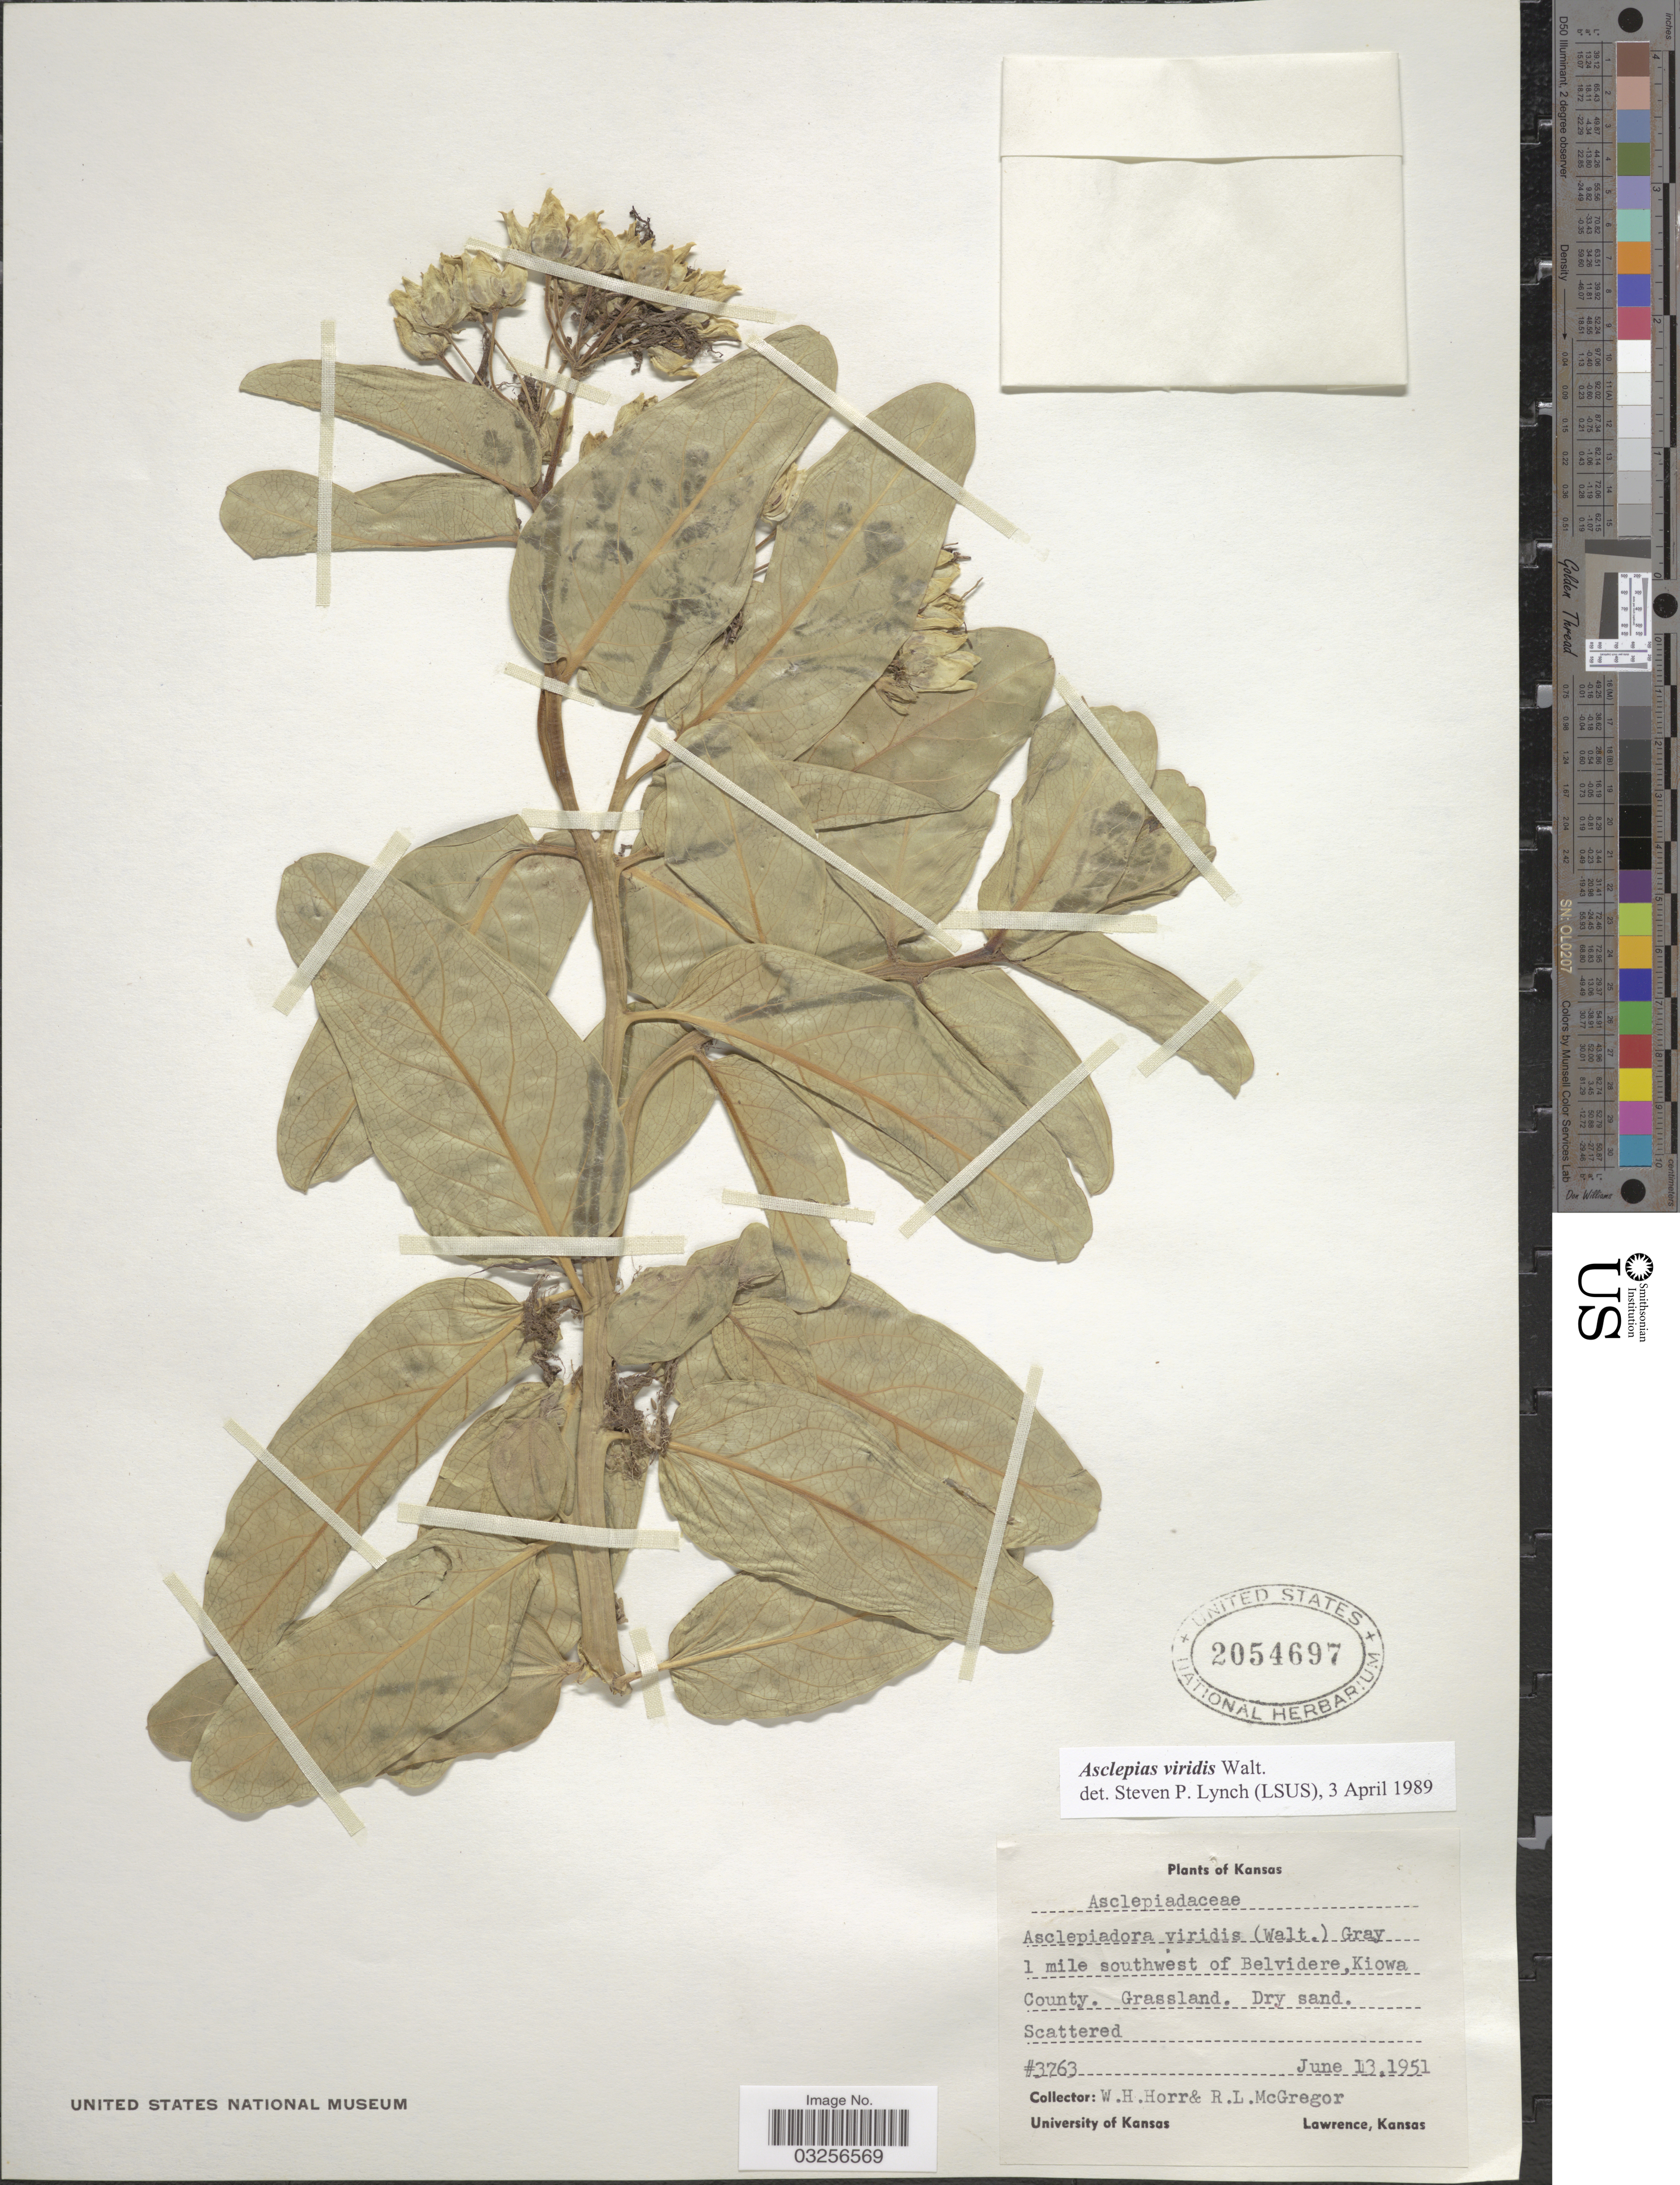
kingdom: Plantae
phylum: Tracheophyta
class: Magnoliopsida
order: Gentianales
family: Apocynaceae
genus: Asclepias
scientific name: Asclepias viridis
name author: Walter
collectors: W. H. Horr & R. McGregor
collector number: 3763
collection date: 1951-06-13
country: United States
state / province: Kansas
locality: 1 mile southwest of Belvidere, Kiowa County. Grassland.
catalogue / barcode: US 2054697